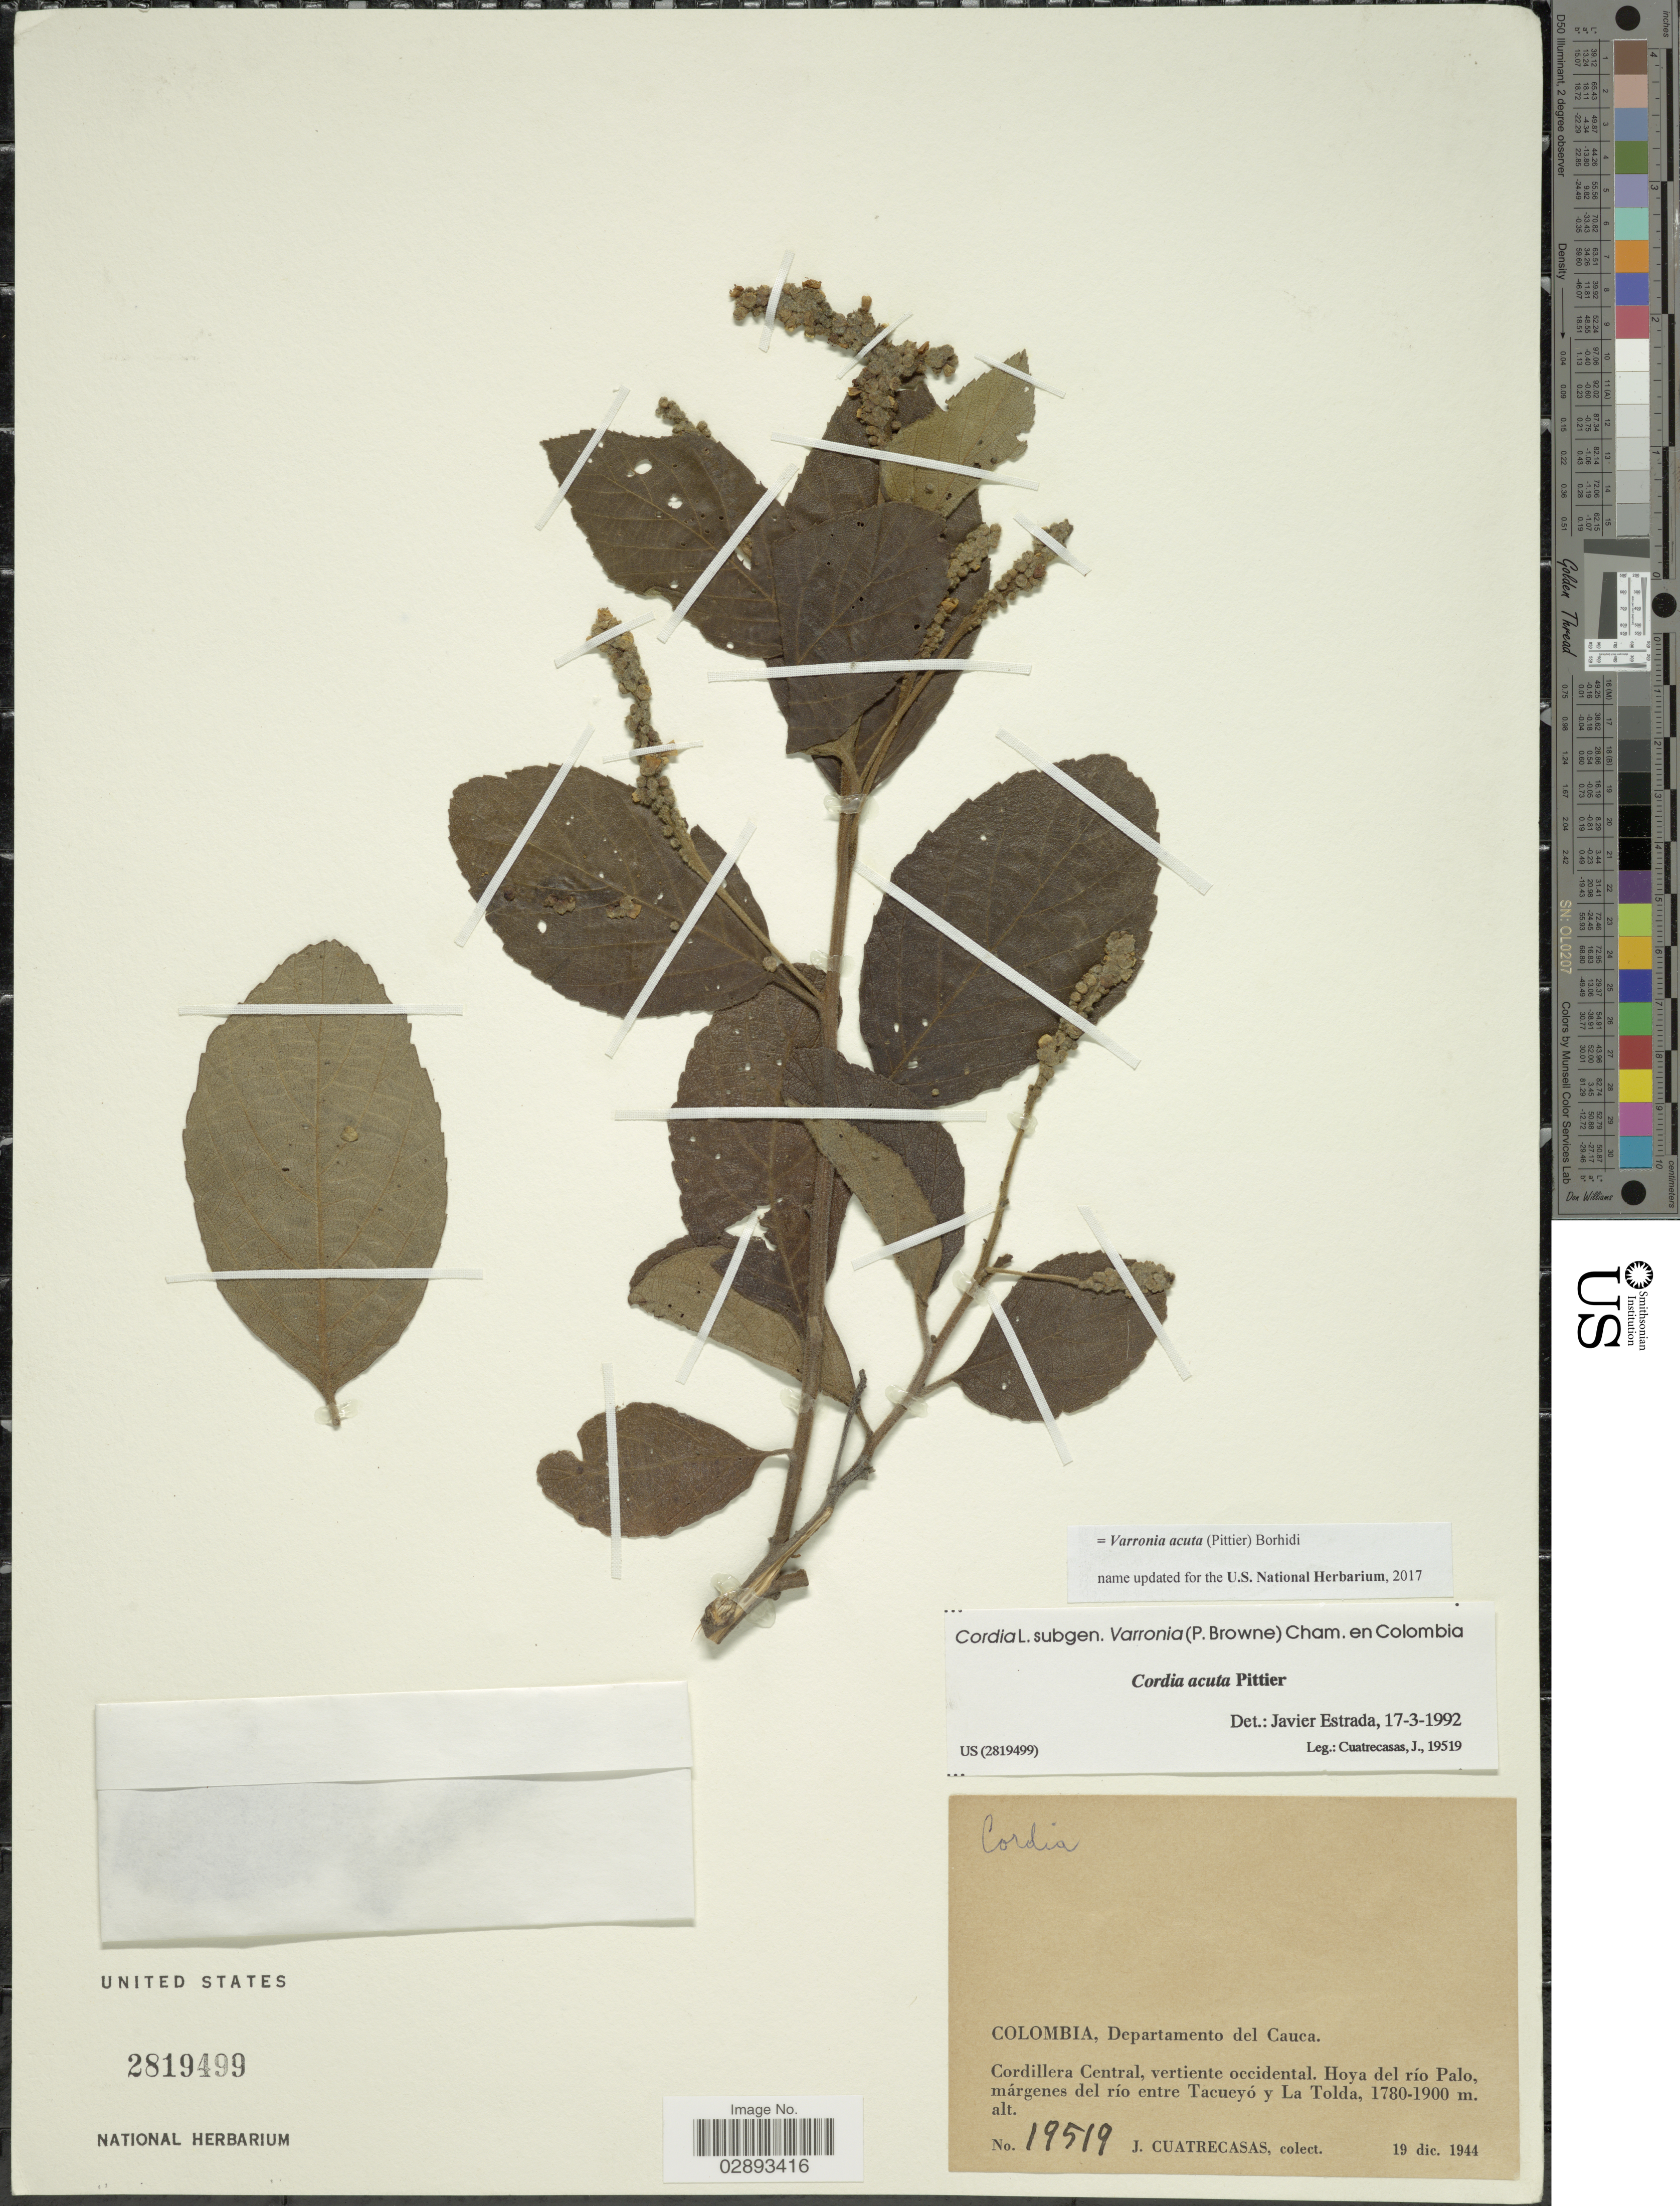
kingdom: Plantae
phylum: Tracheophyta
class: Magnoliopsida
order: Boraginales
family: Cordiaceae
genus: Varronia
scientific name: Varronia acuta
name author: (Pittier) Borhidi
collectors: J. Cuatrecasas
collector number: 19519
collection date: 1944-12-19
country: Colombia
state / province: Cauca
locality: Departamento del Cauca, Cordillera Central, vertiente occidental, Hoya del río Palo, márgenes del río entre Tacueyó y la Tolda.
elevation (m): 1780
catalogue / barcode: US 2819499